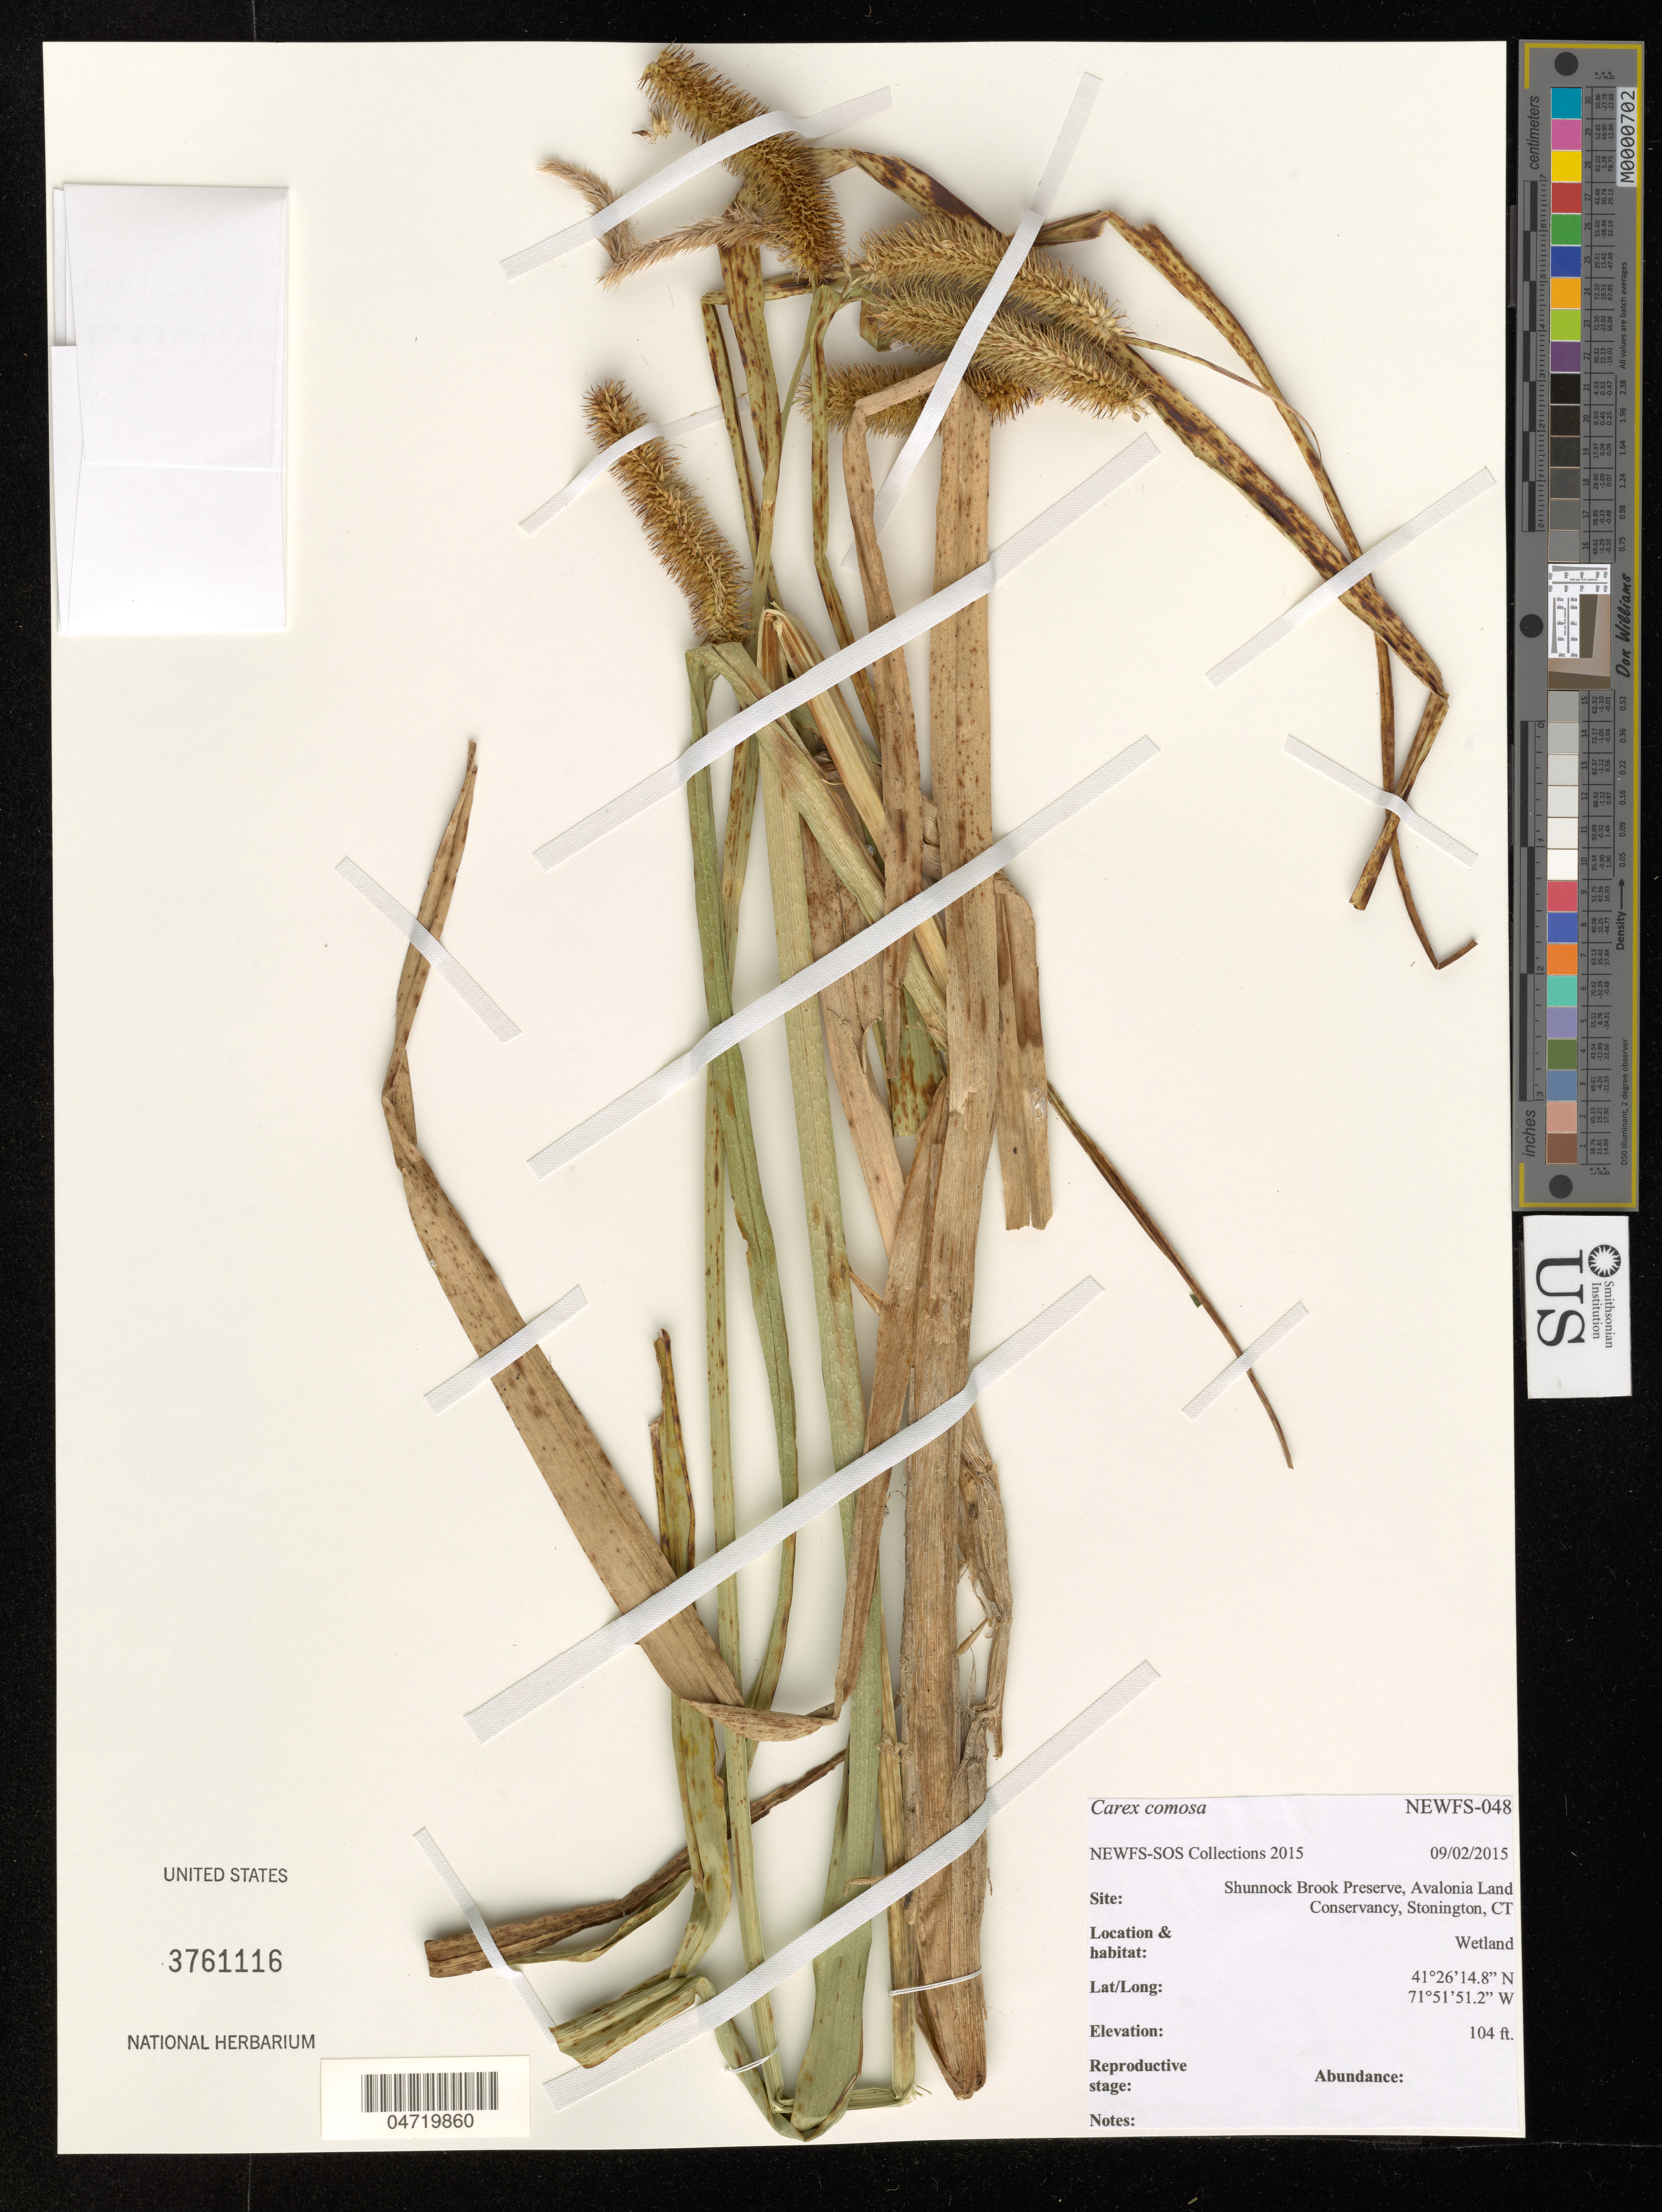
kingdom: Plantae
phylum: Tracheophyta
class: Liliopsida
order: Poales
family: Cyperaceae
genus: Carex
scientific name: Carex comosa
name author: Boott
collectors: NEWFS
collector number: NEWFS-048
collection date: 2015-09-02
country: United States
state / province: Connecticut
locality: Shunnock Brook Preserve, Avalonia Land Conservancy, Stonington.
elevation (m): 32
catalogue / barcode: US 3761116